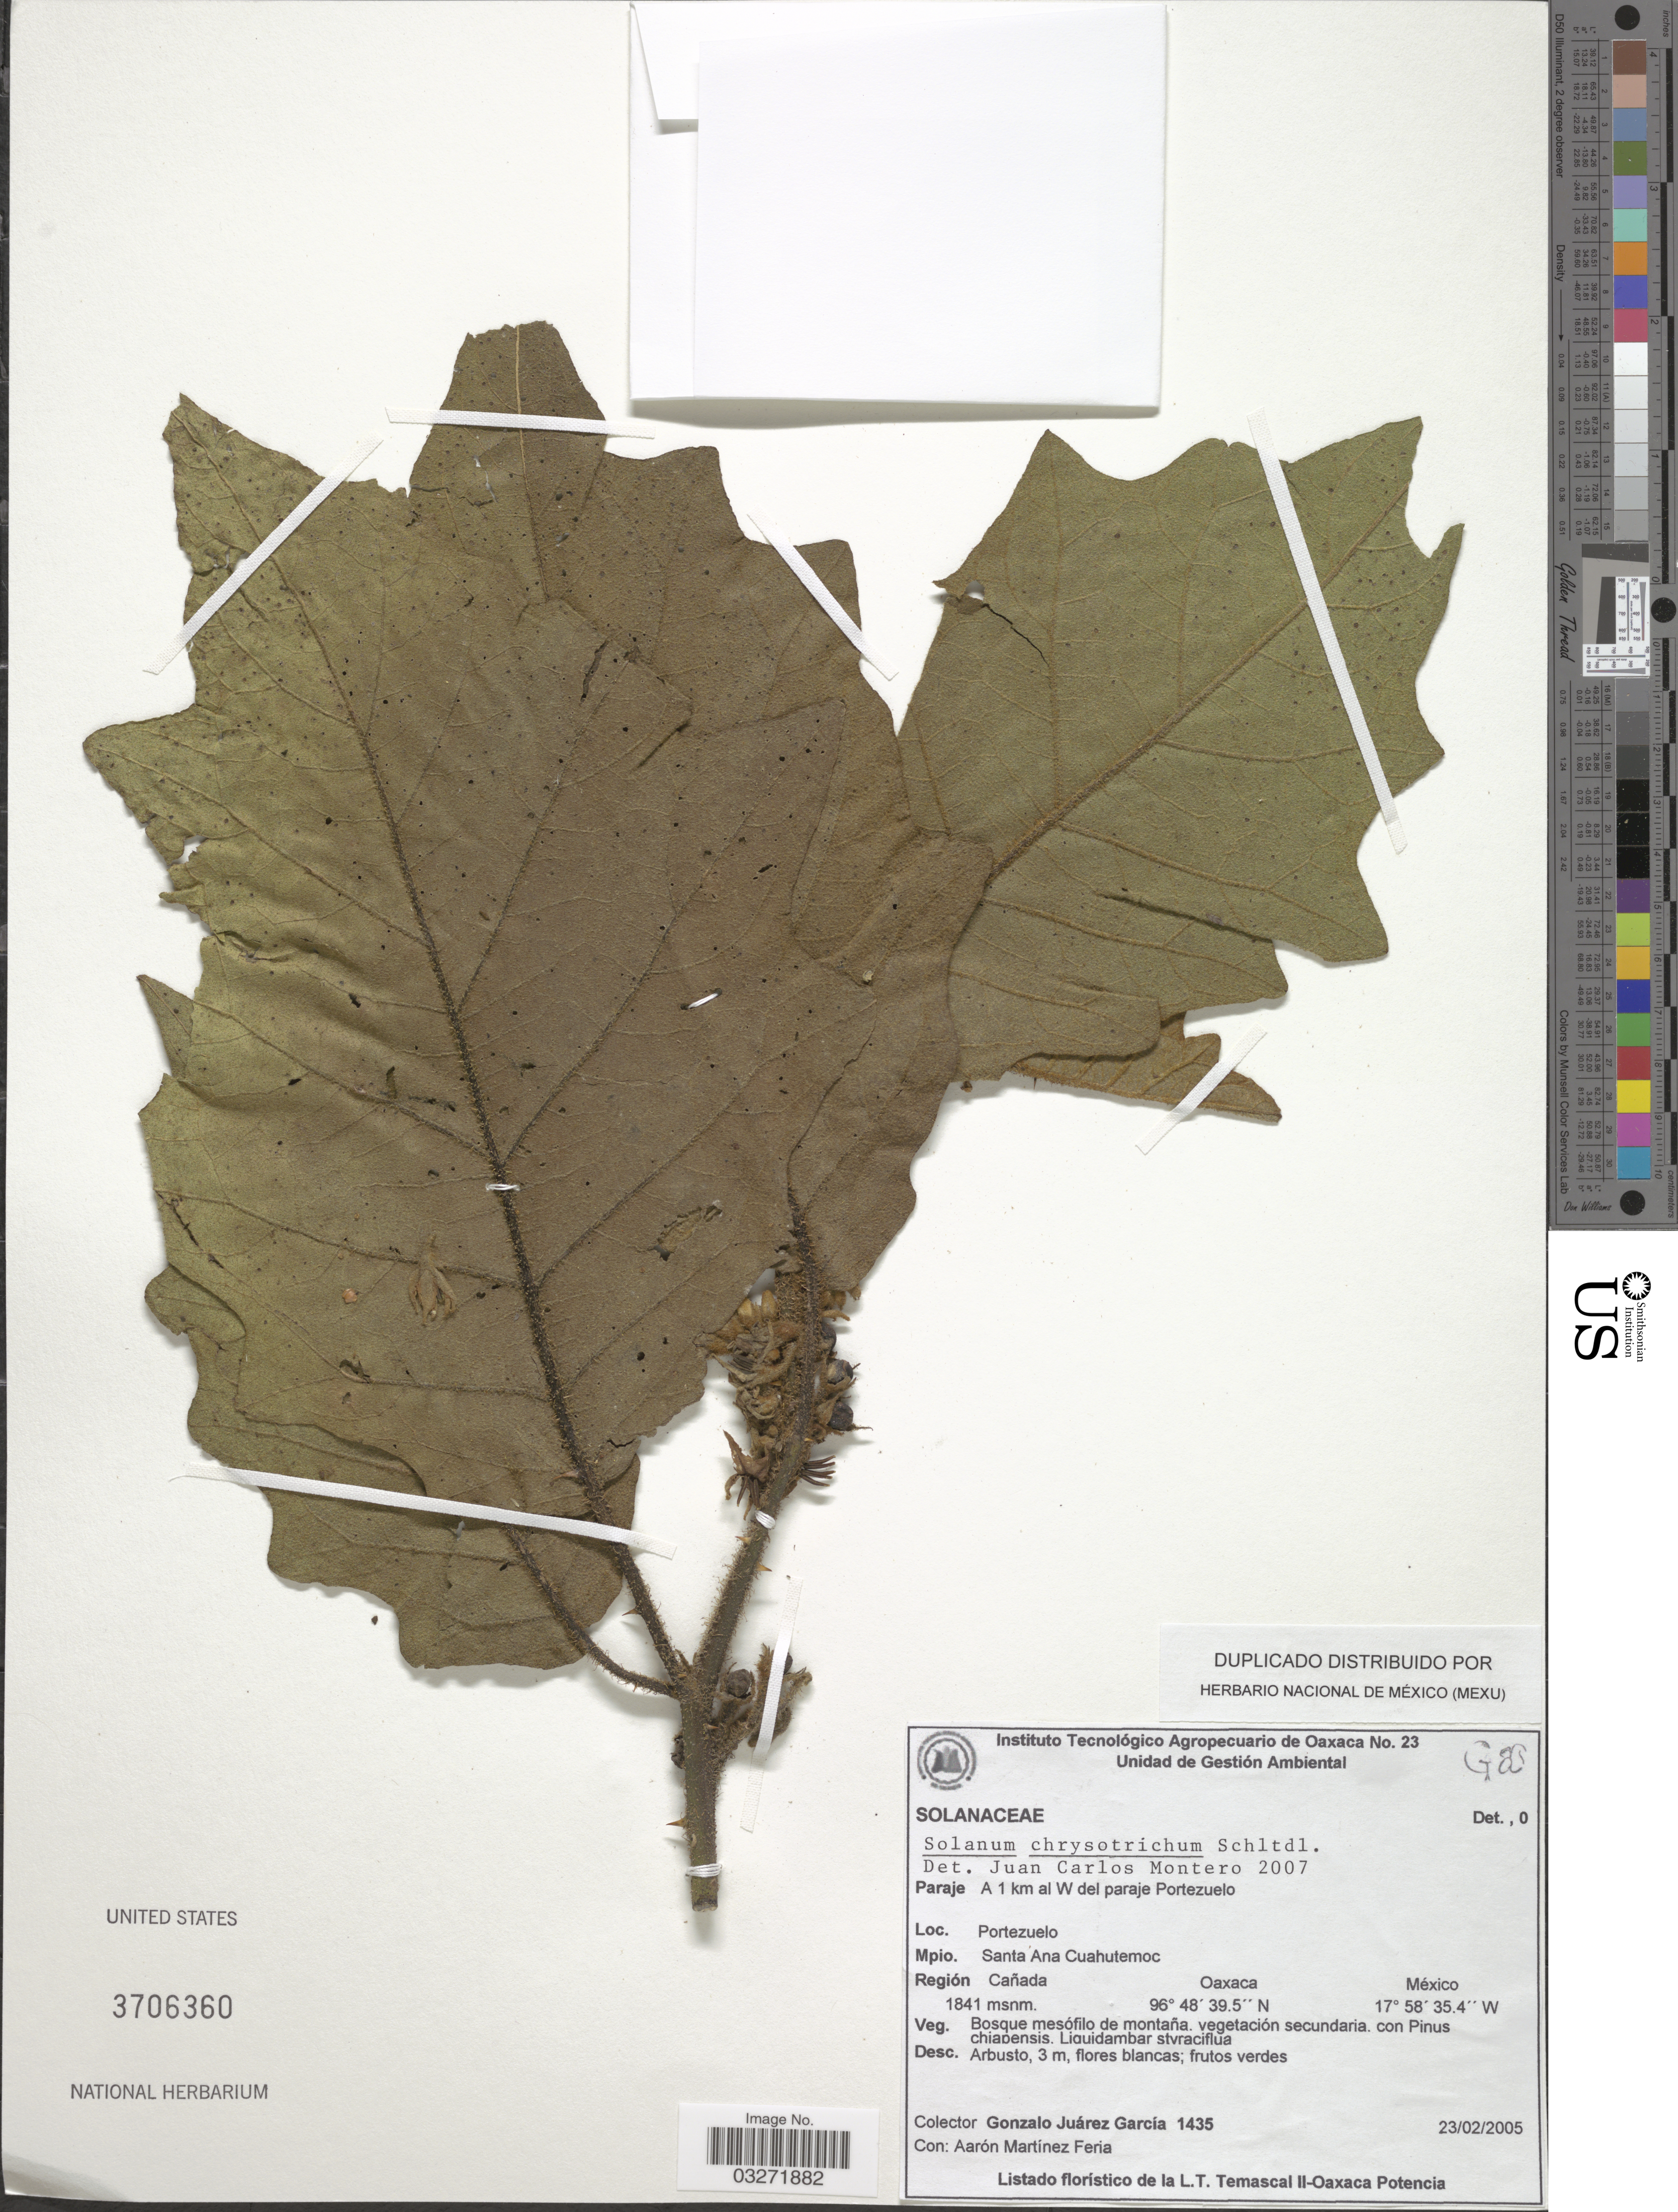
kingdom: Plantae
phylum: Tracheophyta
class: Magnoliopsida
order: Solanales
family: Solanaceae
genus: Solanum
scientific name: Solanum chrysotrichum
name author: Schltdl.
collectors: G. Garcia & A. Feria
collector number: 1435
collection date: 2005-02-23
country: Mexico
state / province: Oaxaca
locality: A 1 km al W del paraje Portezuelo. Portezuelo. Mpio. Santa Ana Cuahutemoc. Región Cañada.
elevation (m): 1841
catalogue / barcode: US 3706360